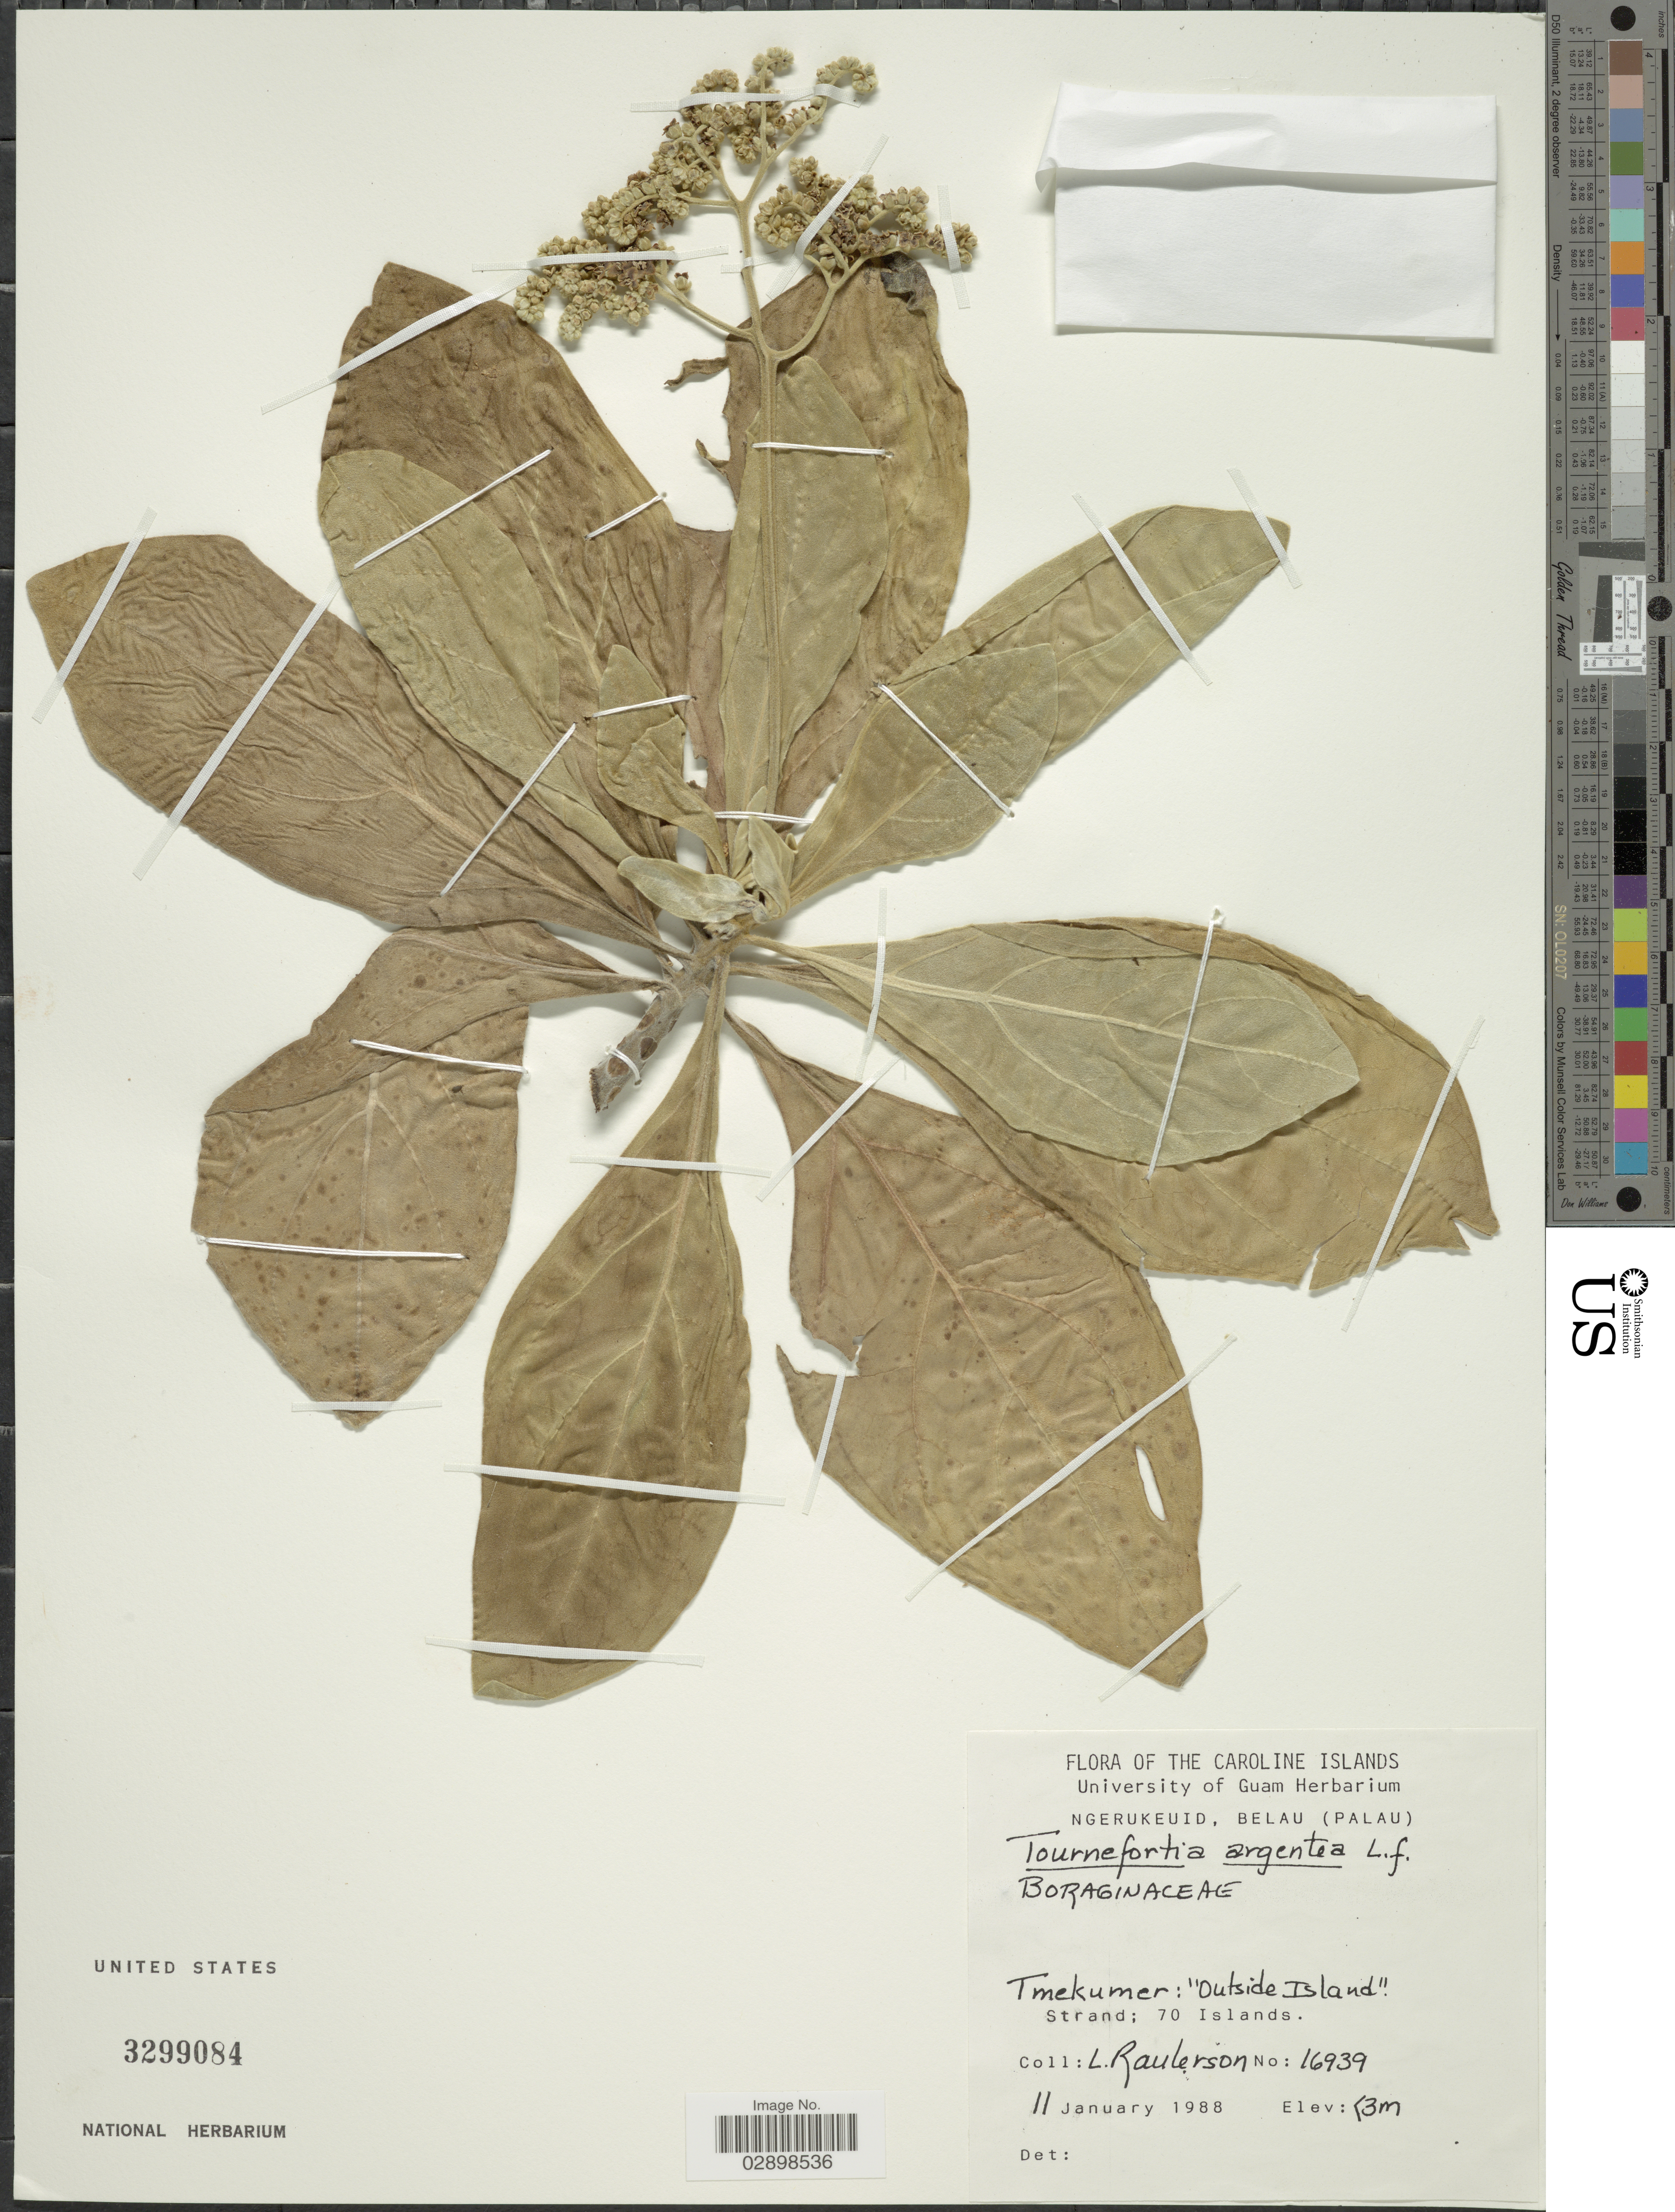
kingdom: Plantae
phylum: Tracheophyta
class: Magnoliopsida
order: Boraginales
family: Heliotropiaceae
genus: Heliotropium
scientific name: Heliotropium arboreum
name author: (Blanco) Mabberley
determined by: Wagner, W. L., (BOT), Smithsonian Institution - National Museum of Natural History (UNITED STATES)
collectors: L. Raulerson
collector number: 16939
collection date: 1988-01-11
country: Palau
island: Ngerukeuid [Orukuizu]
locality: Caroline Islands. Ngerukeuid, Belau (Palau). Tmekumer: "Outside Island". Strand: 70 Islands.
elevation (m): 0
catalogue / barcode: US 3299084